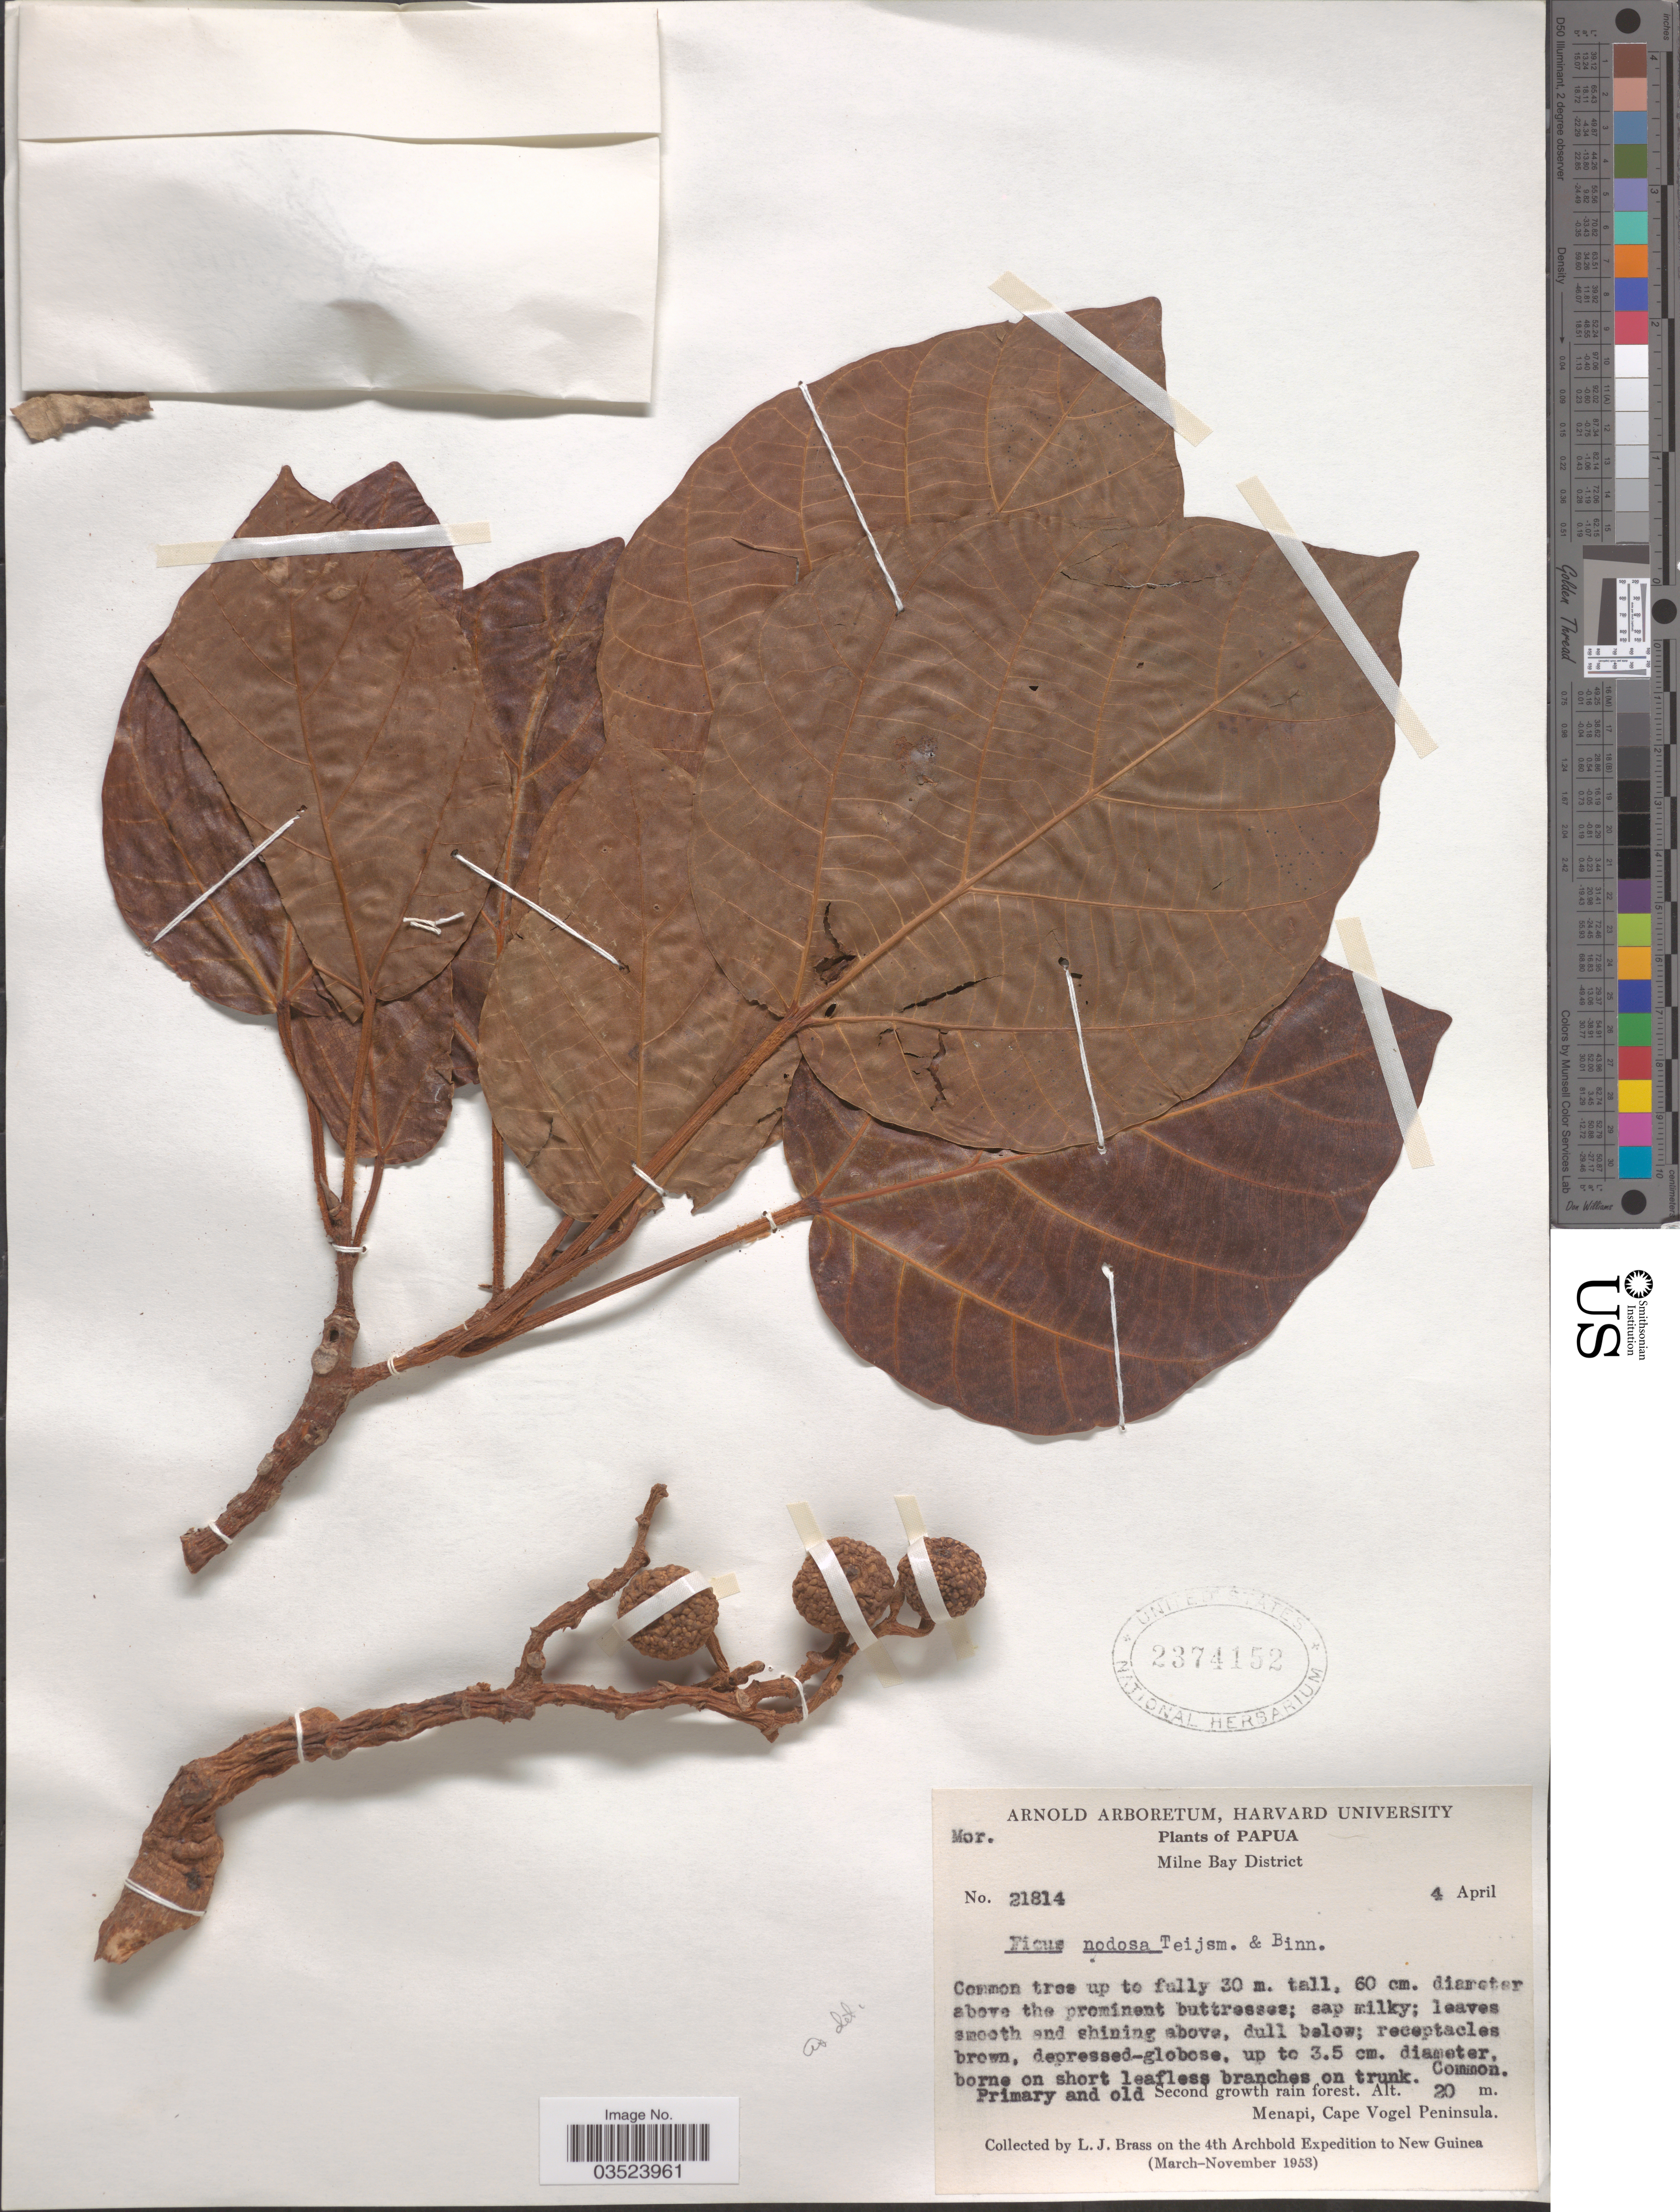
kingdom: Plantae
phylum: Tracheophyta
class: Magnoliopsida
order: Rosales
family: Moraceae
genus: Ficus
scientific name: Ficus nodosa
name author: Teijsm. & Binn.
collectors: L. J. Brass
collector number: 21814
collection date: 1953-04-04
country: Papua New Guinea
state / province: Milne Bay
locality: Papua. Milne Bay District. Menapi, Cape Vogel Peninsula.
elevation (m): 20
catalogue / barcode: US 2374152